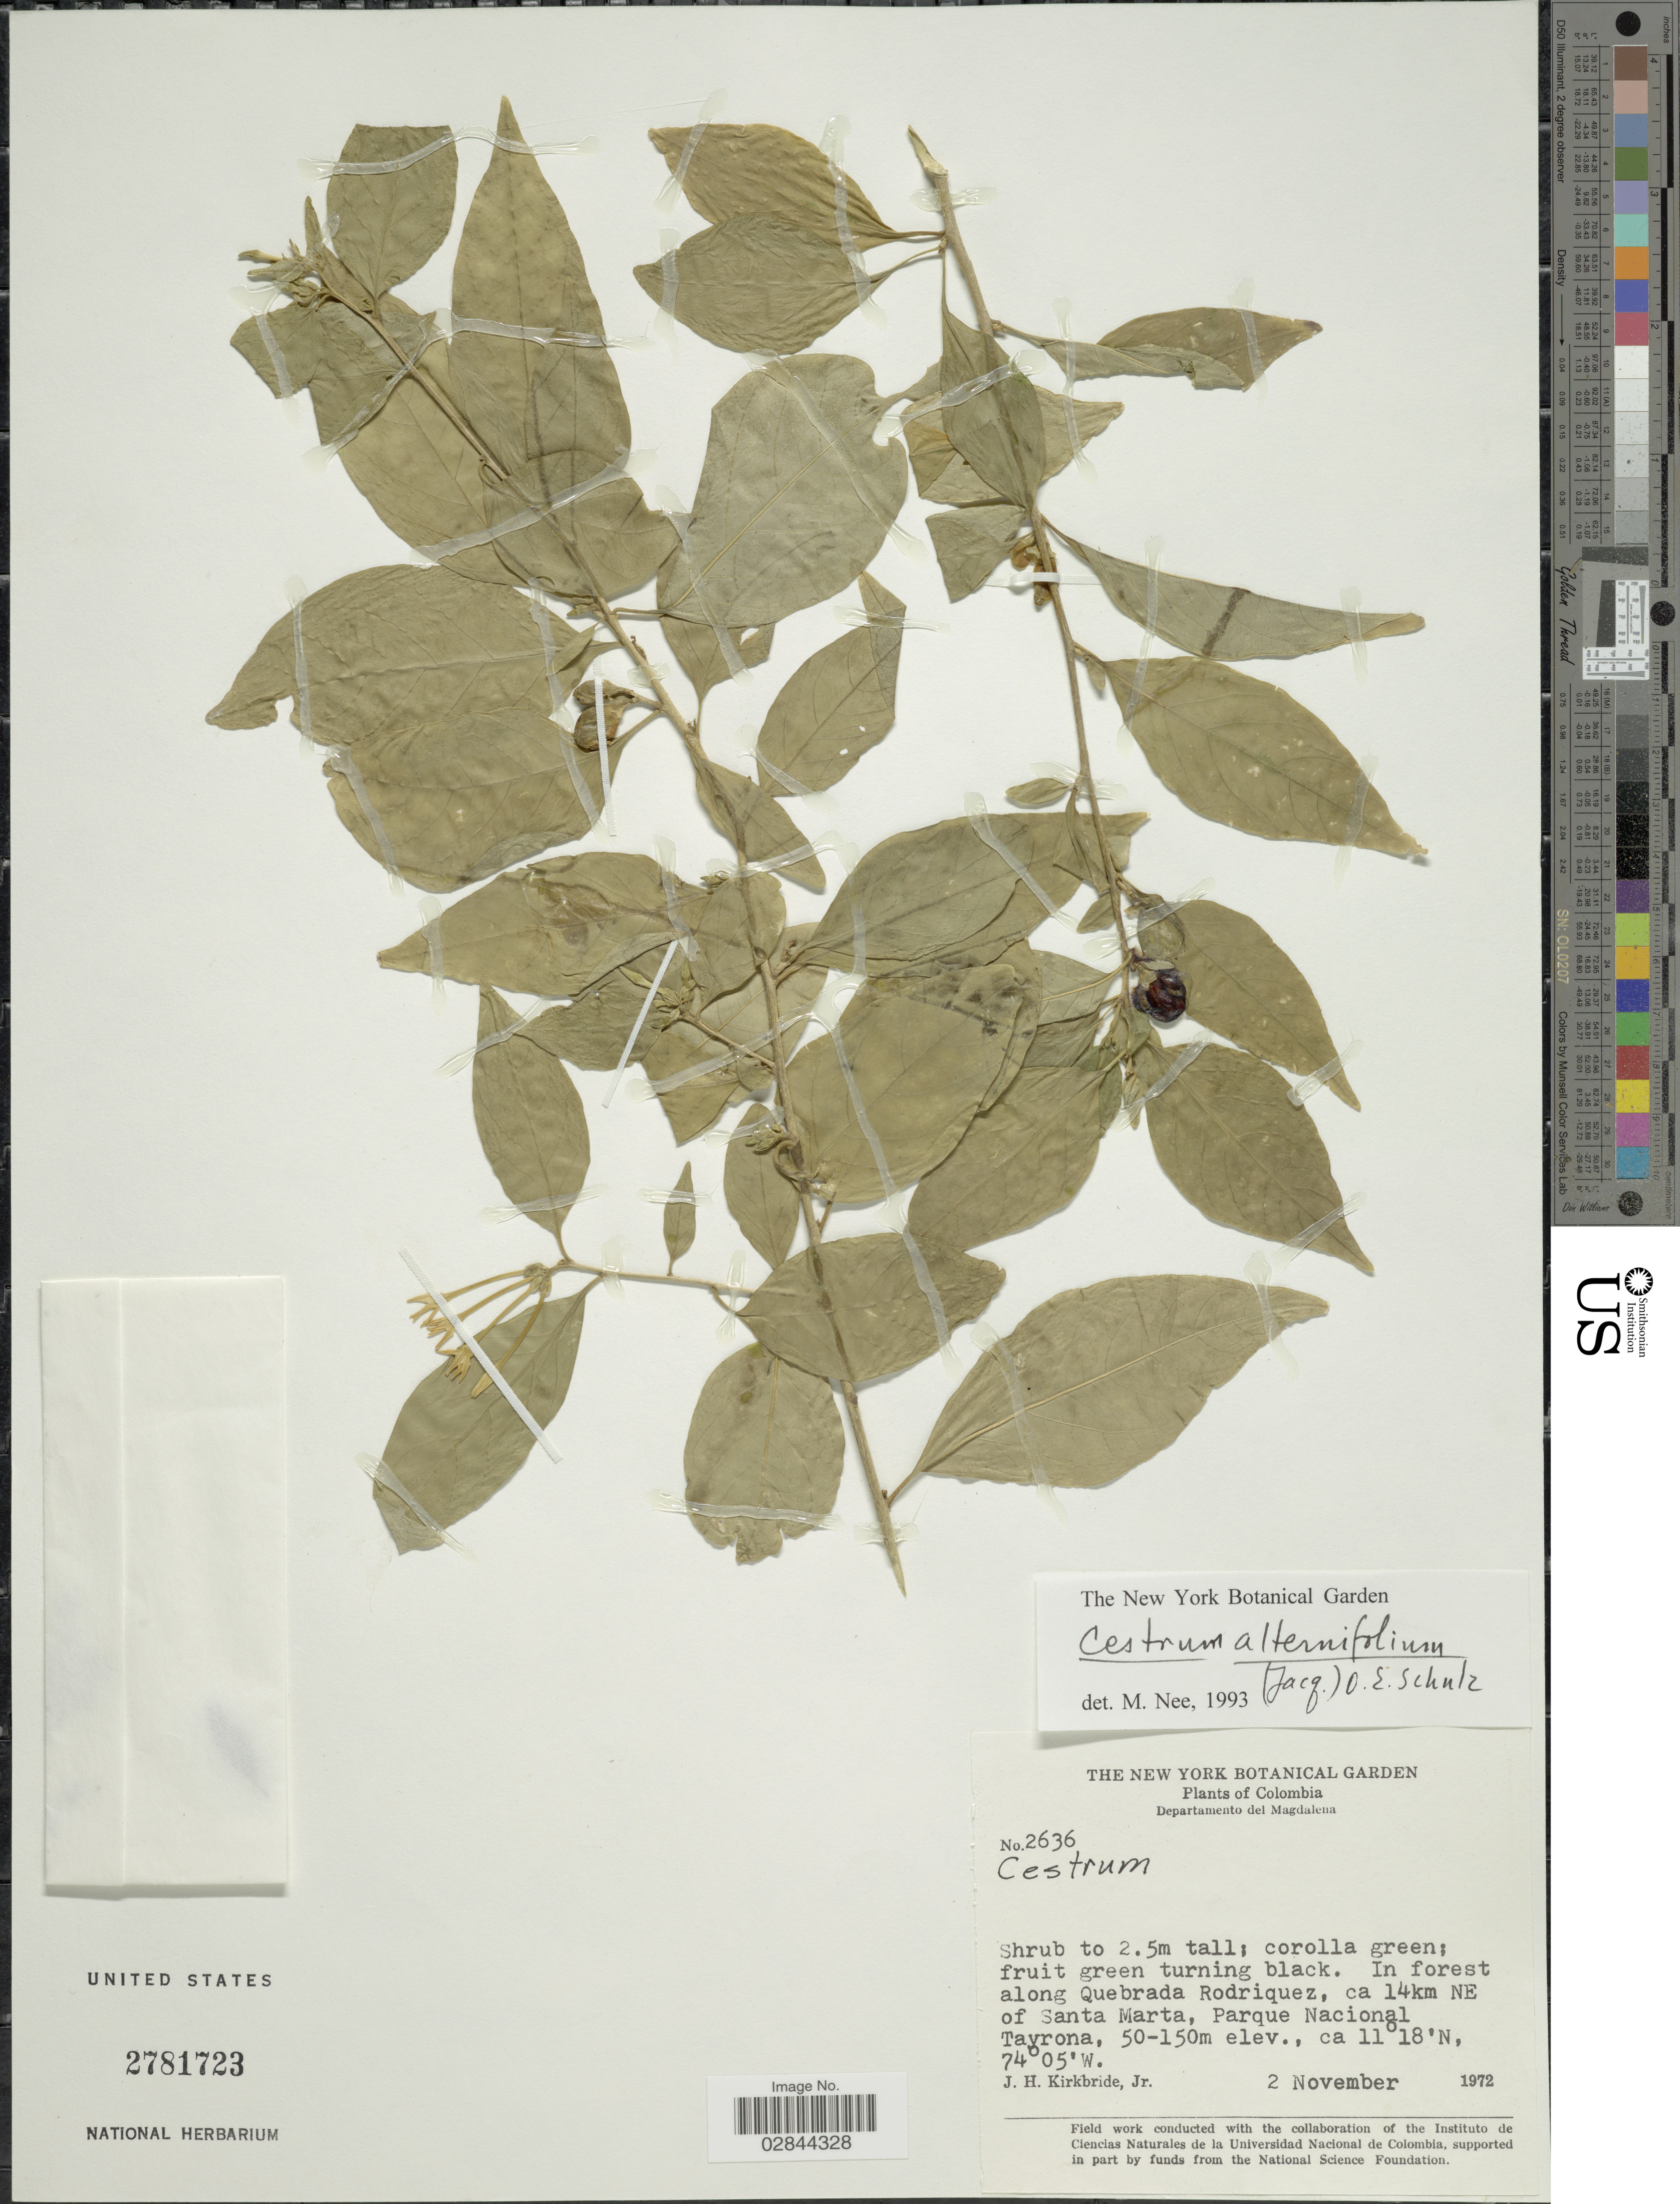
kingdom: Plantae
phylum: Tracheophyta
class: Magnoliopsida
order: Solanales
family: Solanaceae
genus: Cestrum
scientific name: Cestrum alternifolium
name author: (Jacq.) O.E. Schulz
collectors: J. H. Kirkbride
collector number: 2636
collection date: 1972-11-02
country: Colombia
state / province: Magdalena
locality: Departamento Magdalena, In forest along Quebrada Rodriquez, ca 14km NE of Santa Marta, Parque Nacional Tayrona.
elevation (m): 50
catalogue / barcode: US 2781723